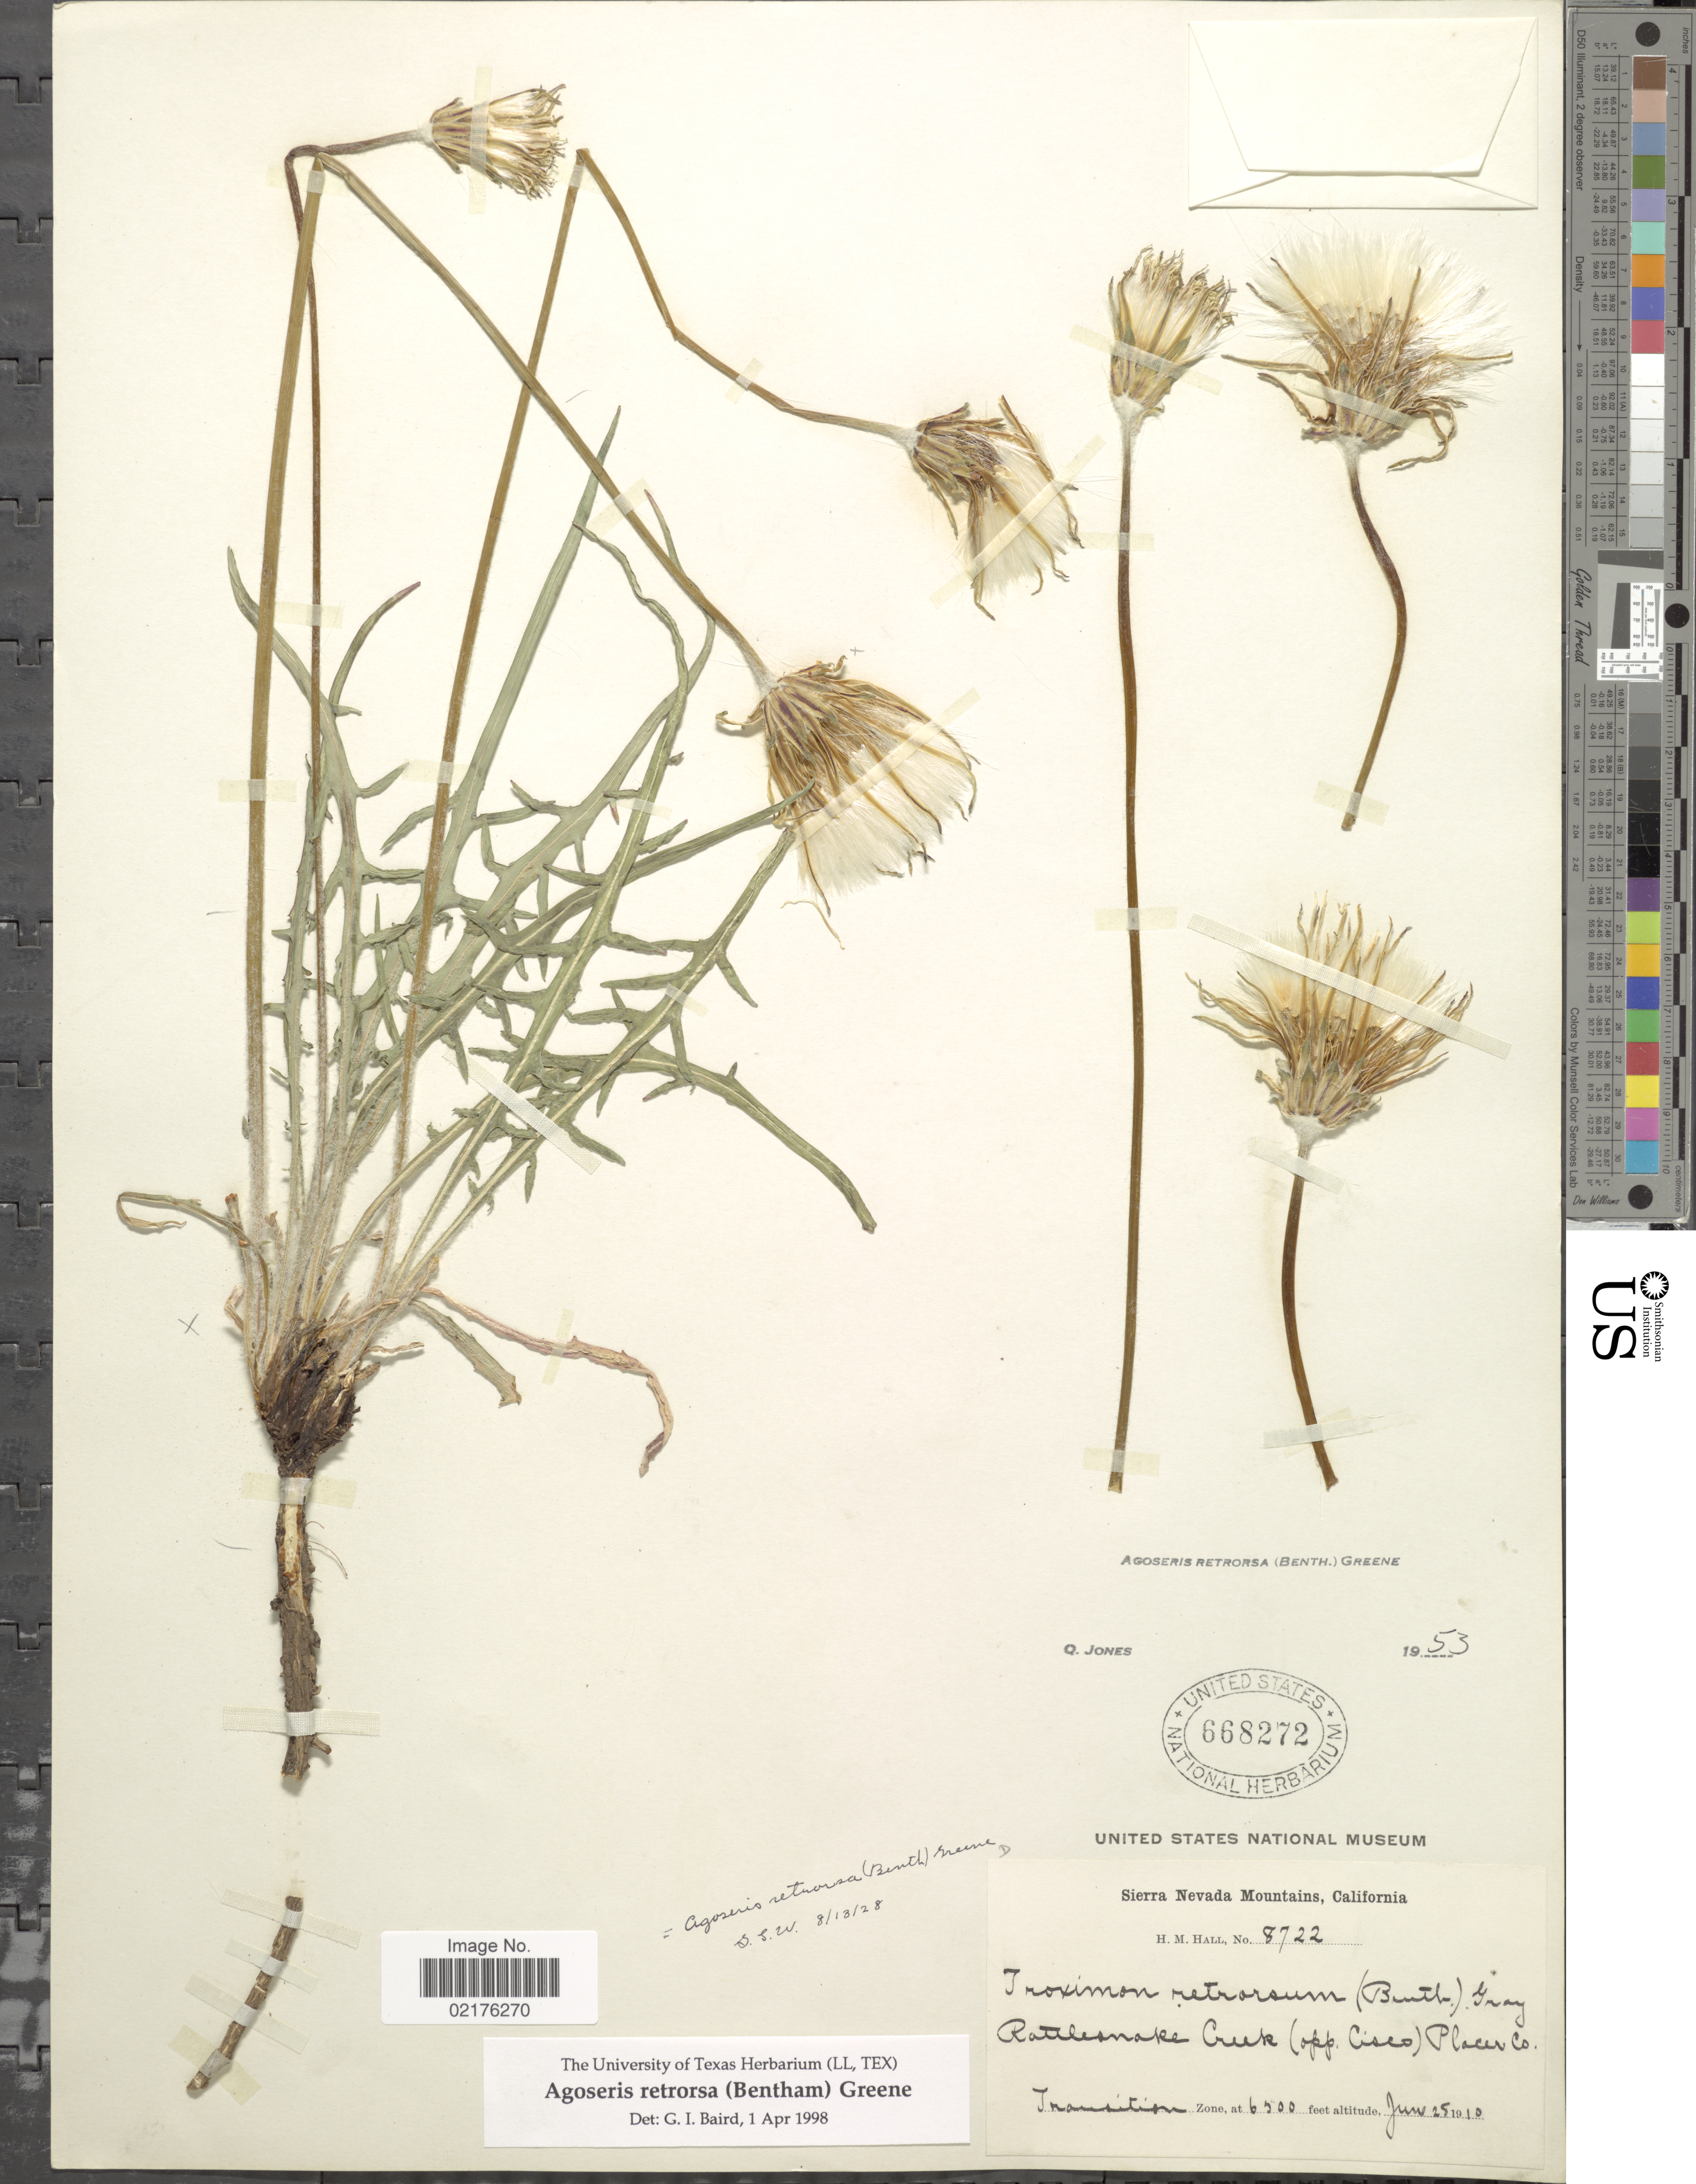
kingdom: Plantae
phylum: Tracheophyta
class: Magnoliopsida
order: Asterales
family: Asteraceae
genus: Agoseris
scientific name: Agoseris retrorsa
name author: (Benth.) Greene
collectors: H. M. Hall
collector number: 8722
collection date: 1910-06-28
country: United States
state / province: California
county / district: Placer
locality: Sierra Nevada Mountains, California, Rattlesnake Creek (opp. Cisco) Placer Co.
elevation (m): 1981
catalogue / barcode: US 668272